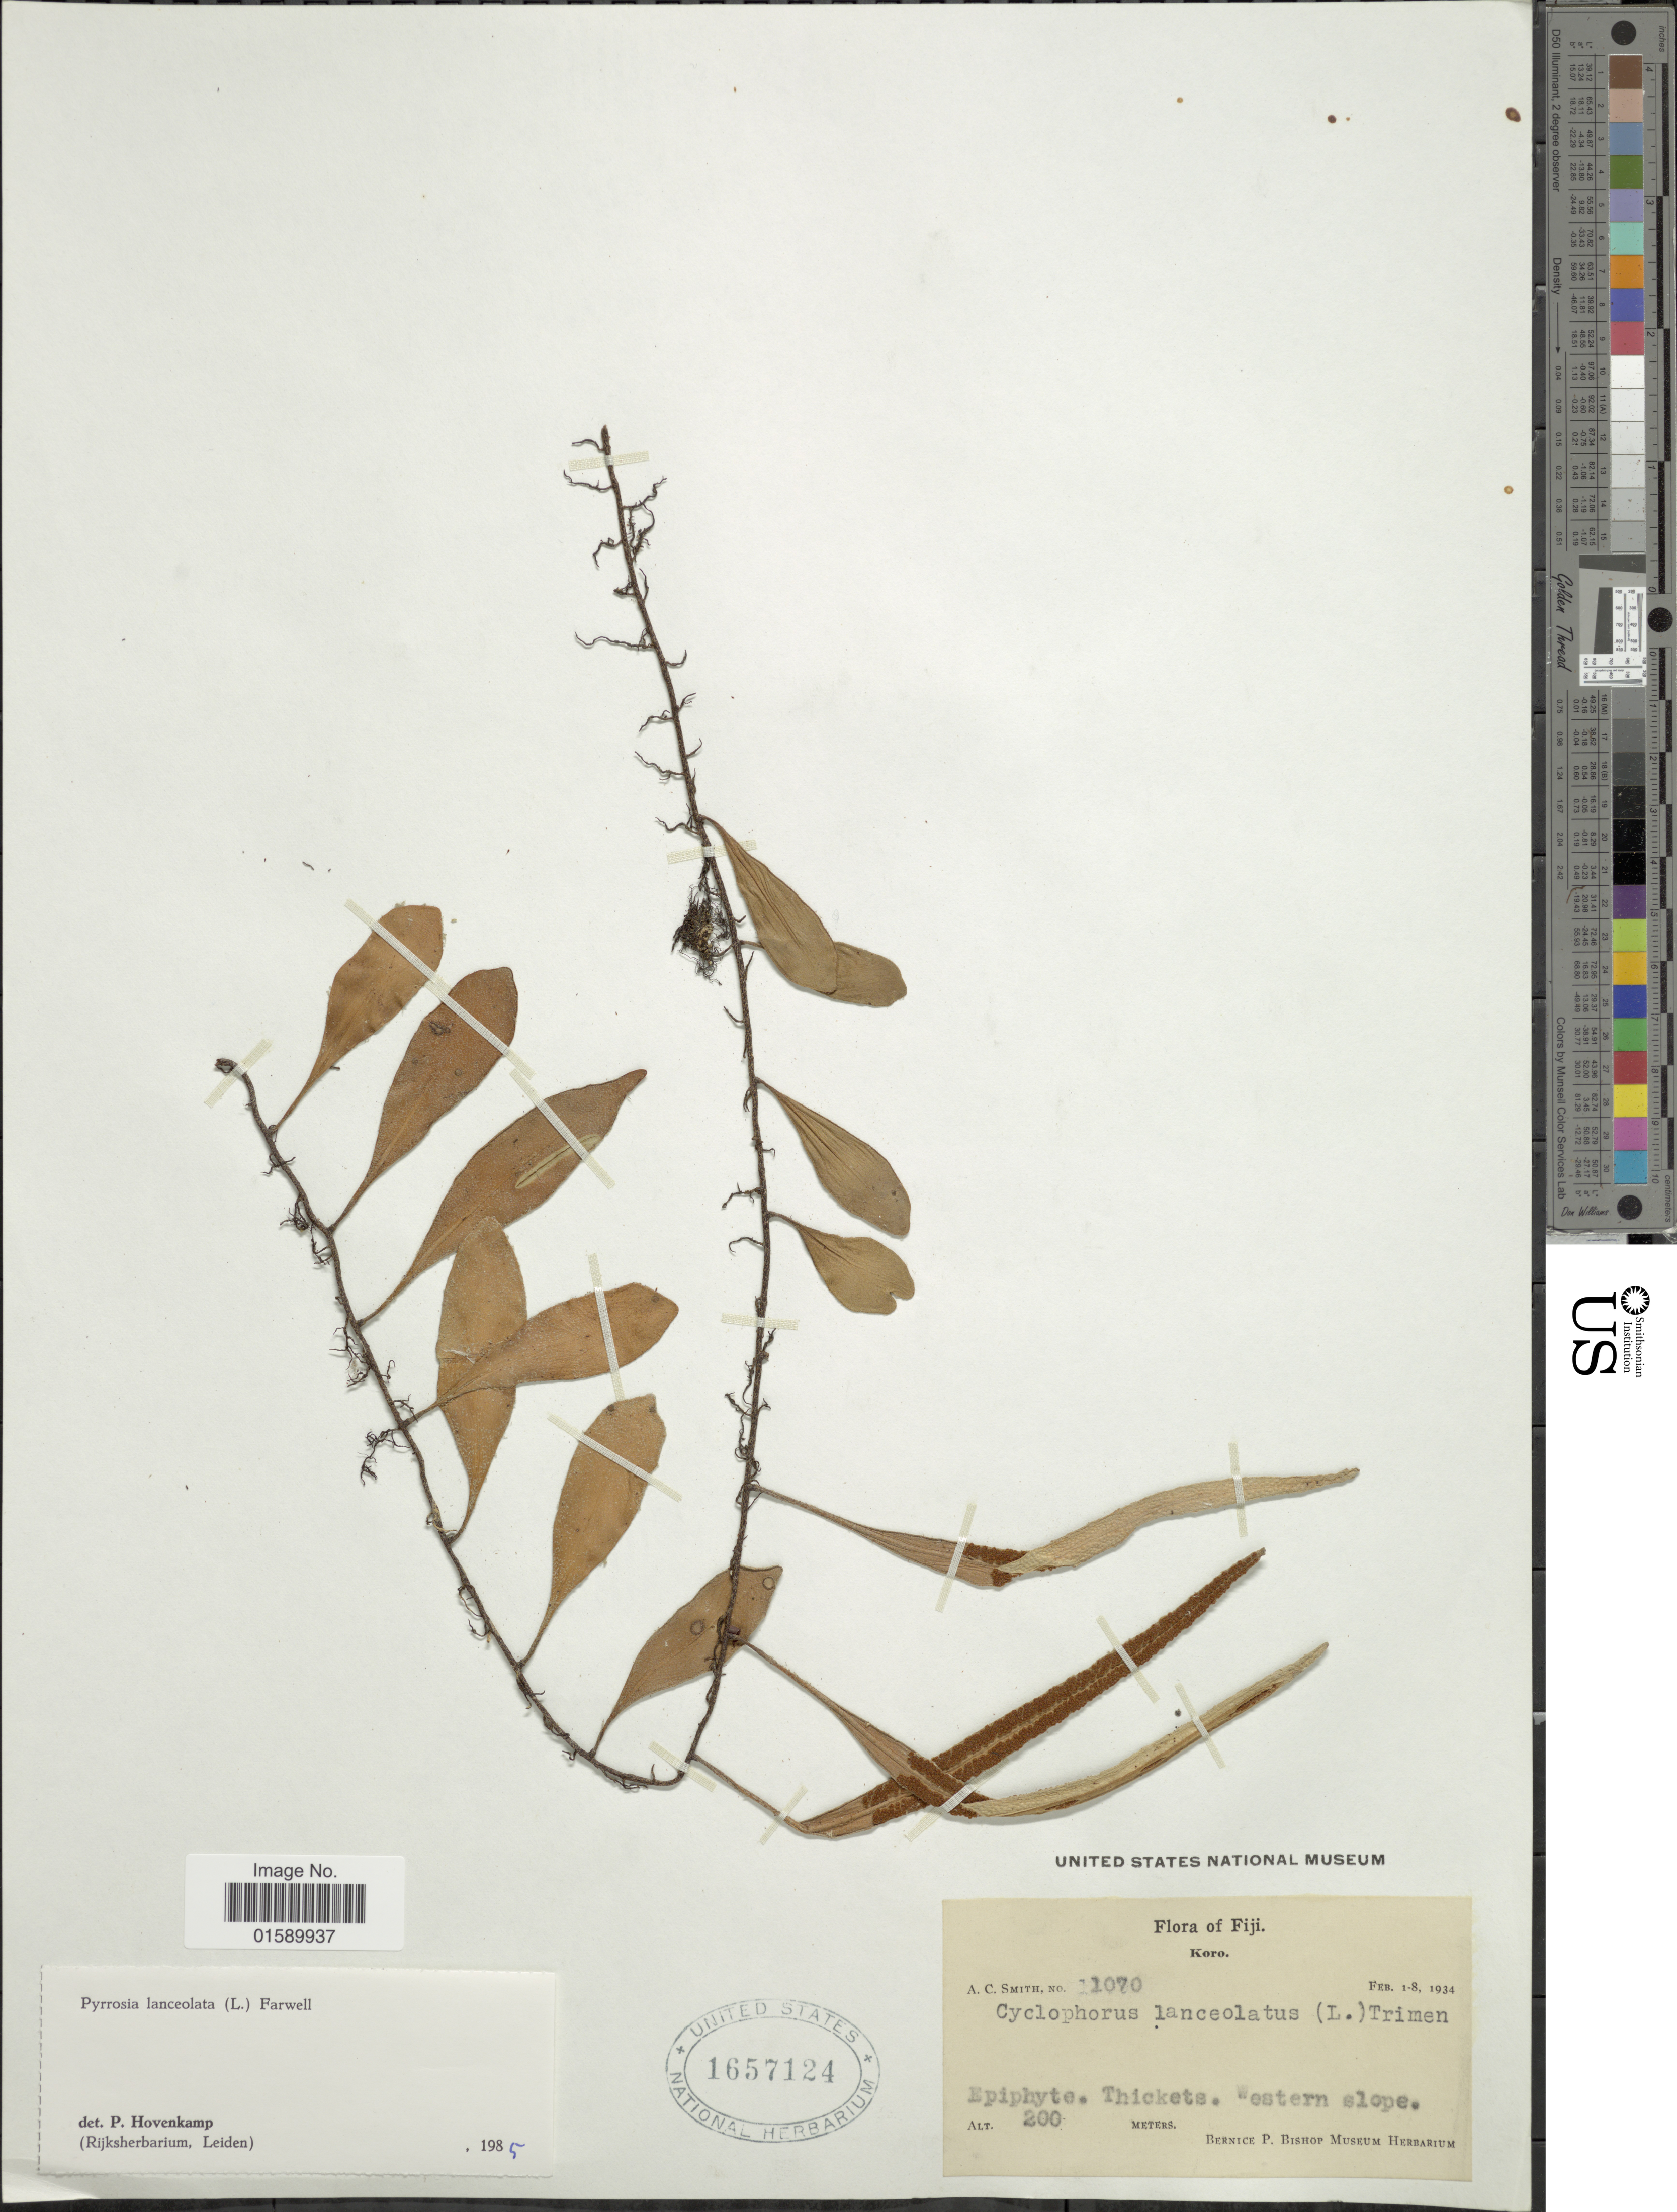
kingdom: Plantae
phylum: Tracheophyta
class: Polypodiopsida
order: Polypodiales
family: Polypodiaceae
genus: Pyrrosia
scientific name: Pyrrosia lanceolata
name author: (L.) Farw.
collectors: A. C. Smith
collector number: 11070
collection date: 1934-02-01/1934-02-08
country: Fiji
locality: Fiji, Koro, Western slope.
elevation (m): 200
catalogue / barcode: US 1657124